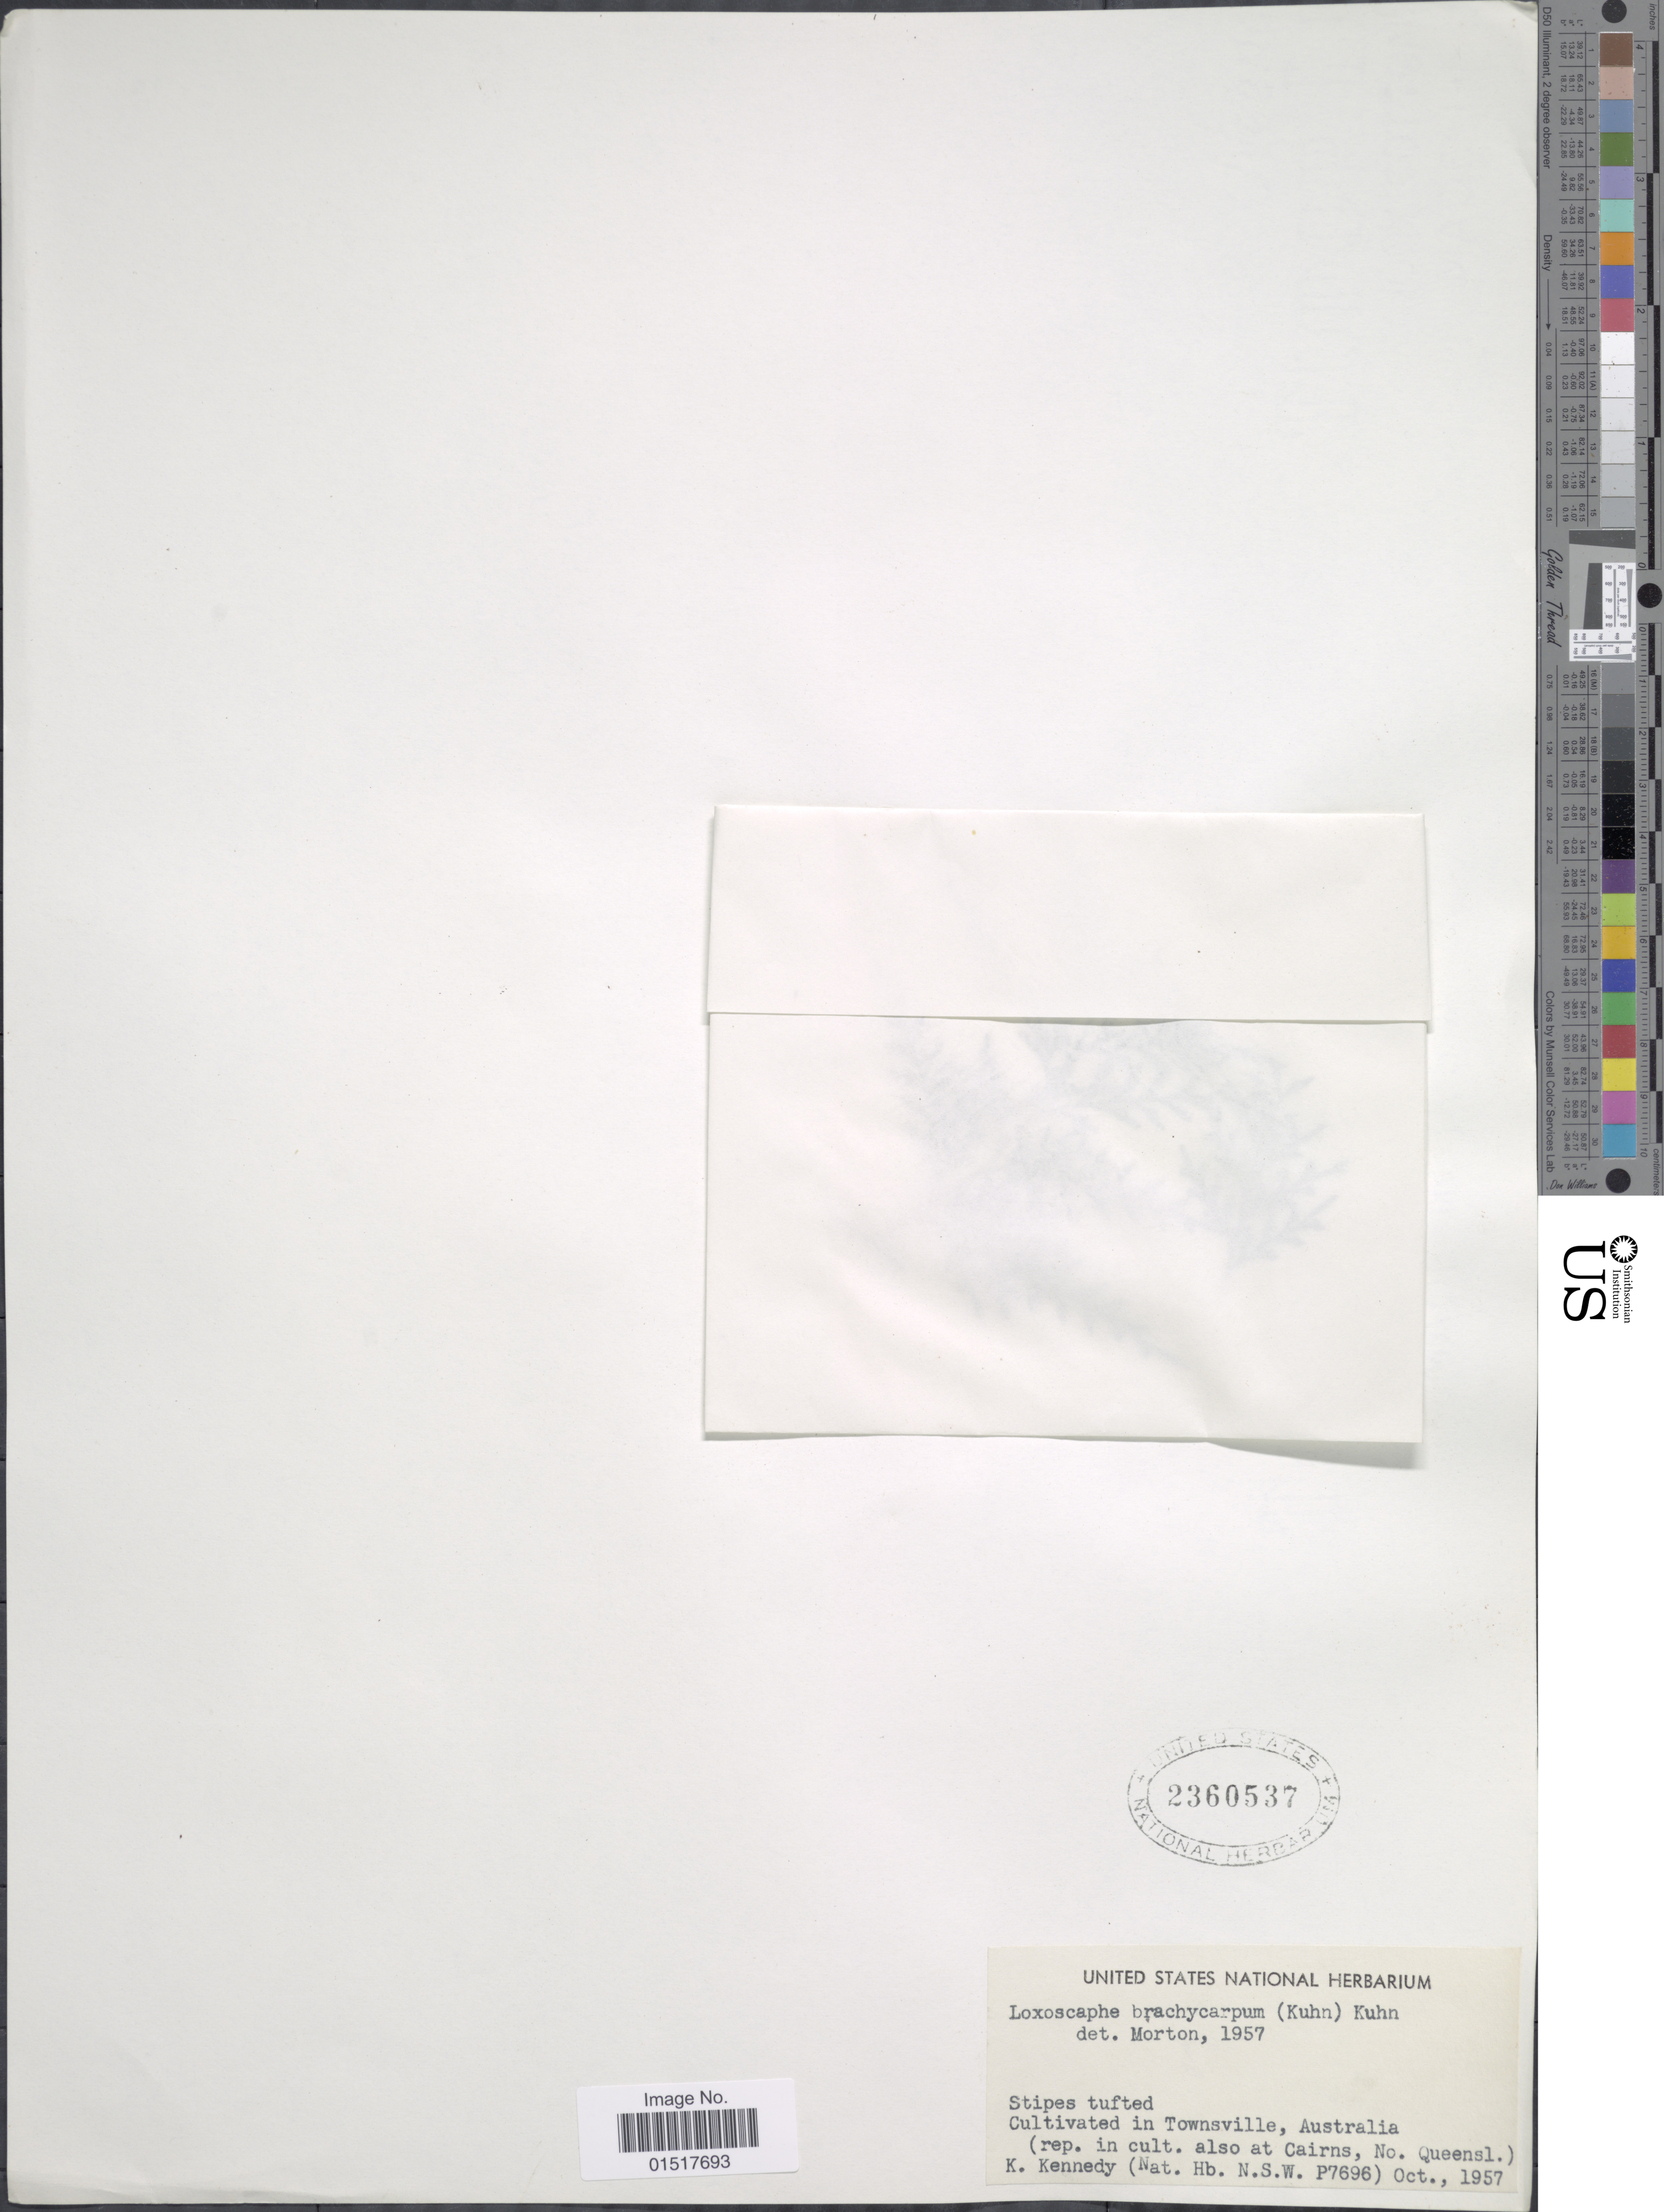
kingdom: Plantae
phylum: Tracheophyta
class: Polypodiopsida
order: Polypodiales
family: Aspleniaceae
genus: Asplenium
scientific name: Asplenium gibberosum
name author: (G. Forst.) Mett.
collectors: K. Kennedy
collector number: P7696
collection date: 1957-10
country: Australia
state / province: Queensland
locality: Cultivated in Townsville, Australia (rep. in cult. also at Cairns, No. Queensl.).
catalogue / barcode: US 2360537